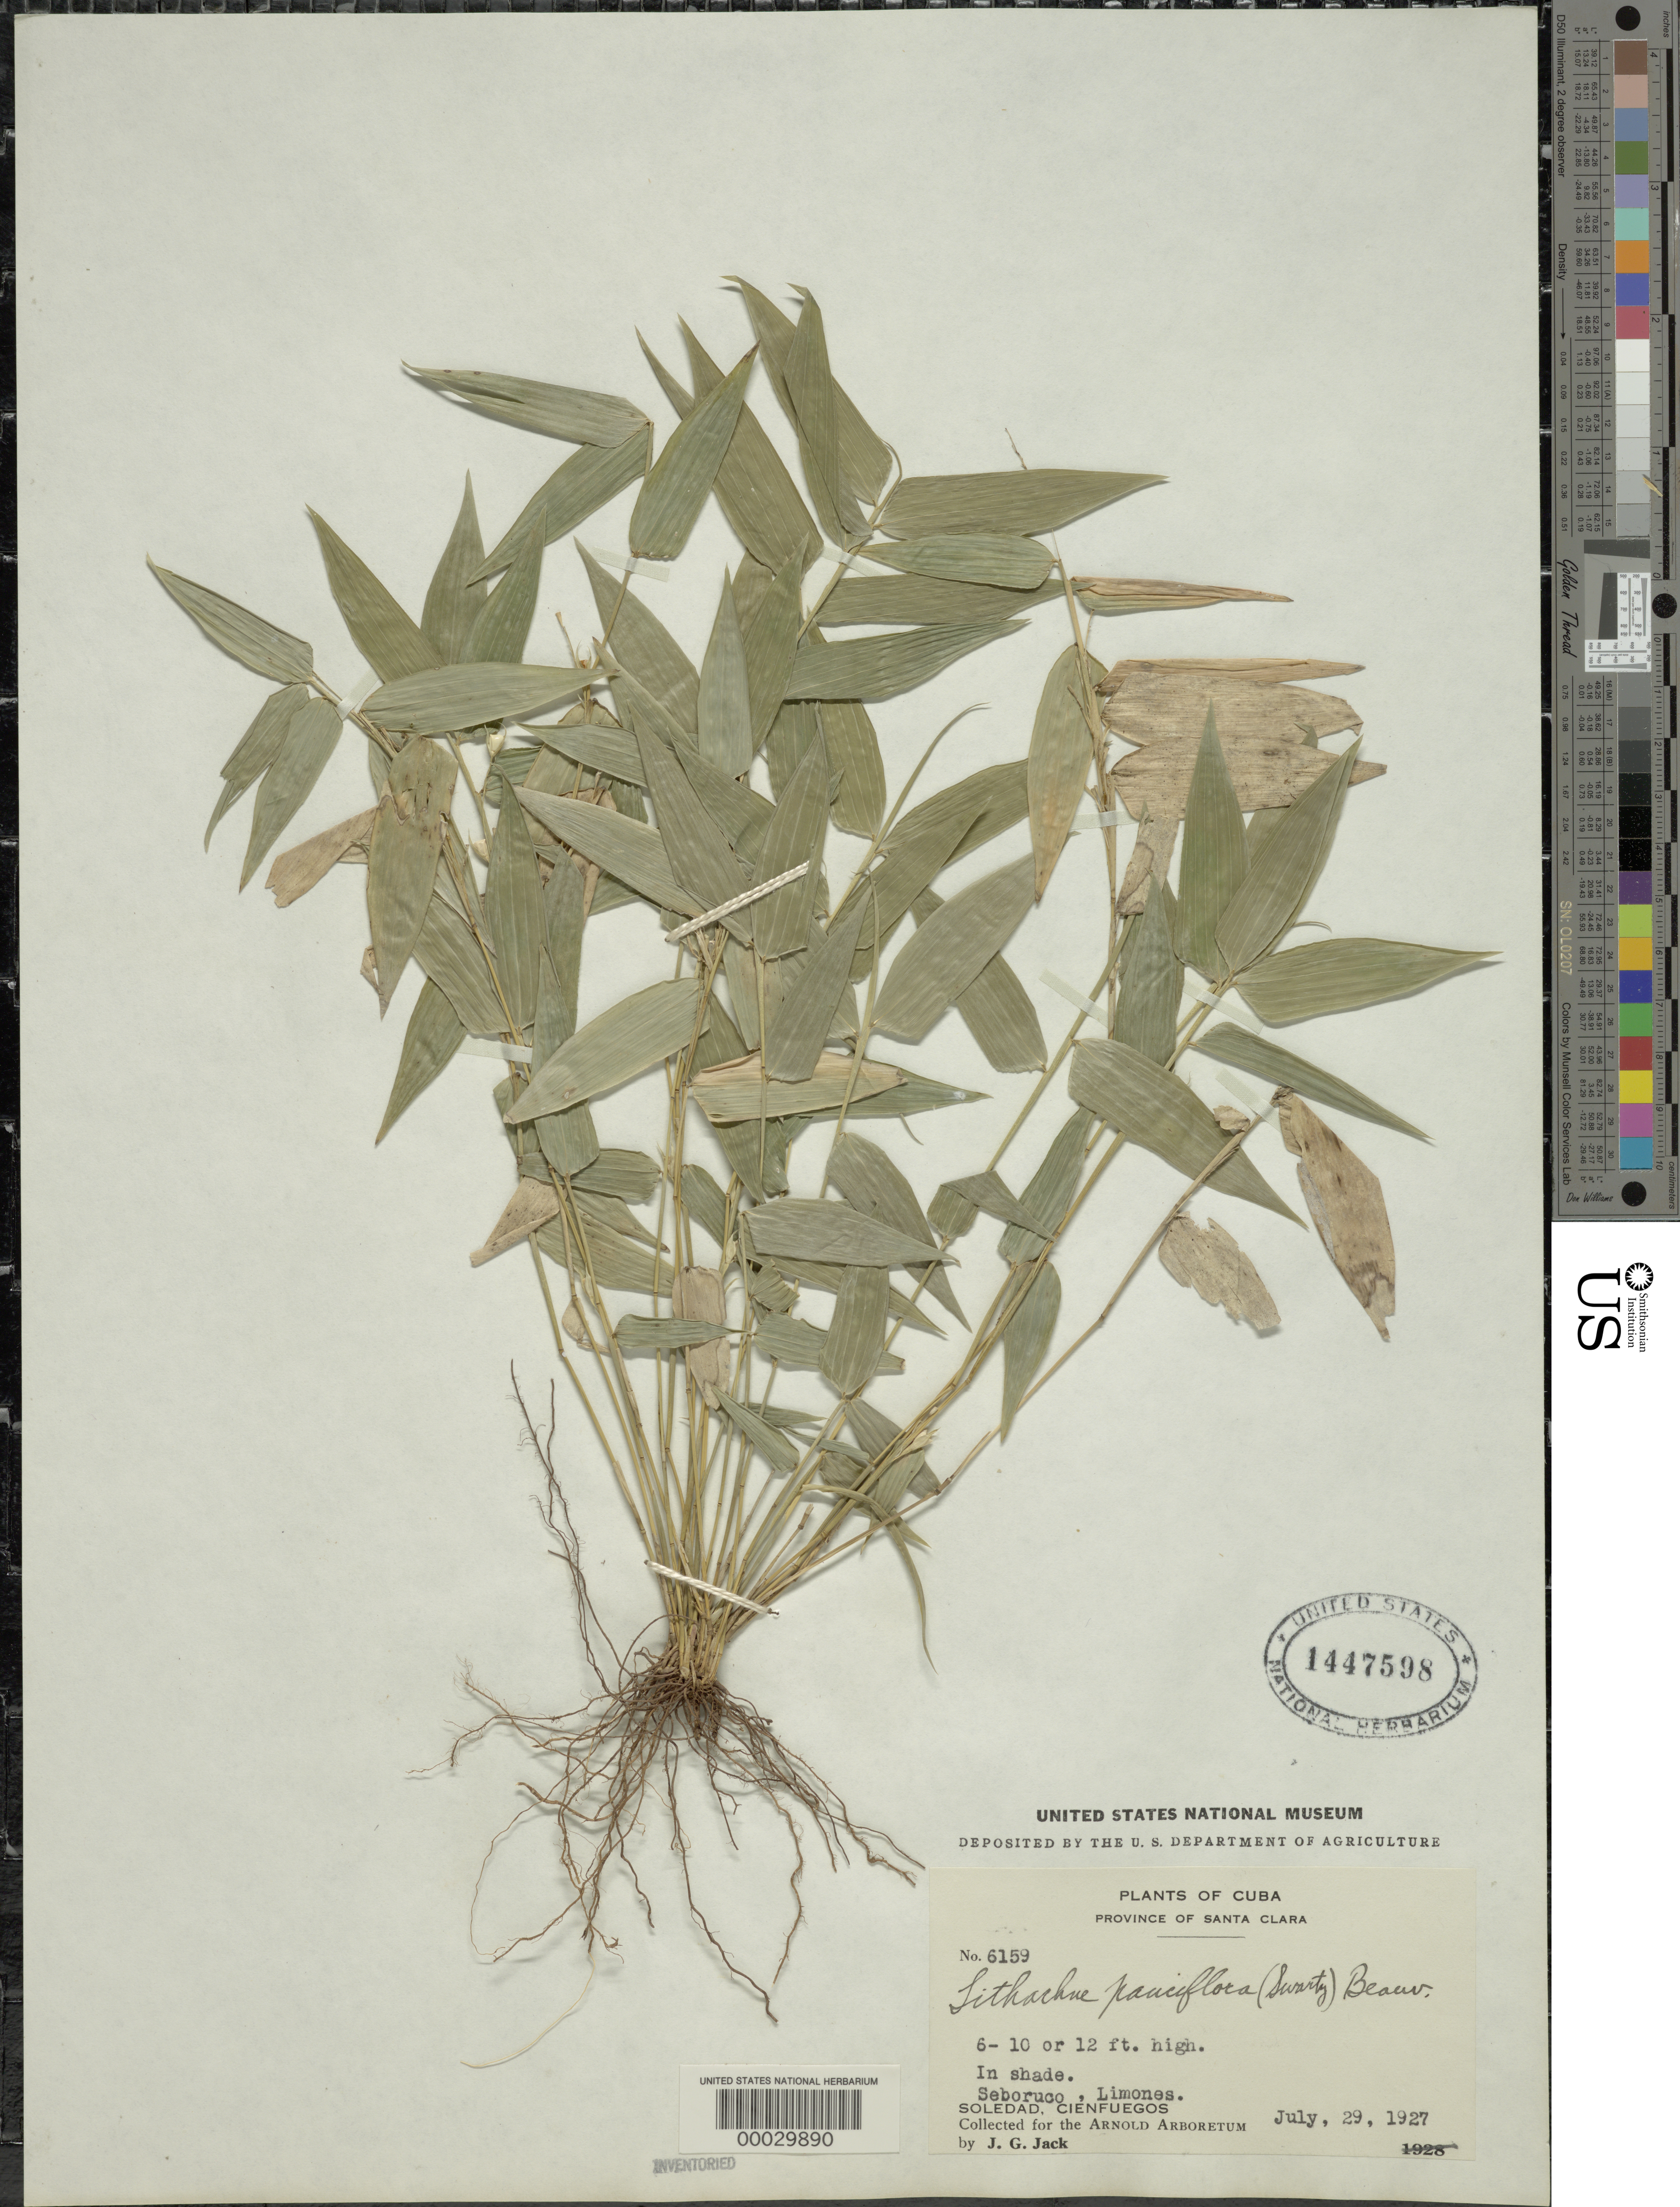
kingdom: Plantae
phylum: Tracheophyta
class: Liliopsida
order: Poales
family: Poaceae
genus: Lithachne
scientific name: Lithachne pauciflora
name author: (Sw.) P. Beauv.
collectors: J. G. Jack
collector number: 6159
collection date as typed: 29 Jul 1927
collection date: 1927-07-29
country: Cuba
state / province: Las Villas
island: Greater Antilles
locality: Seboruco, limones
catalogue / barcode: US 1447598